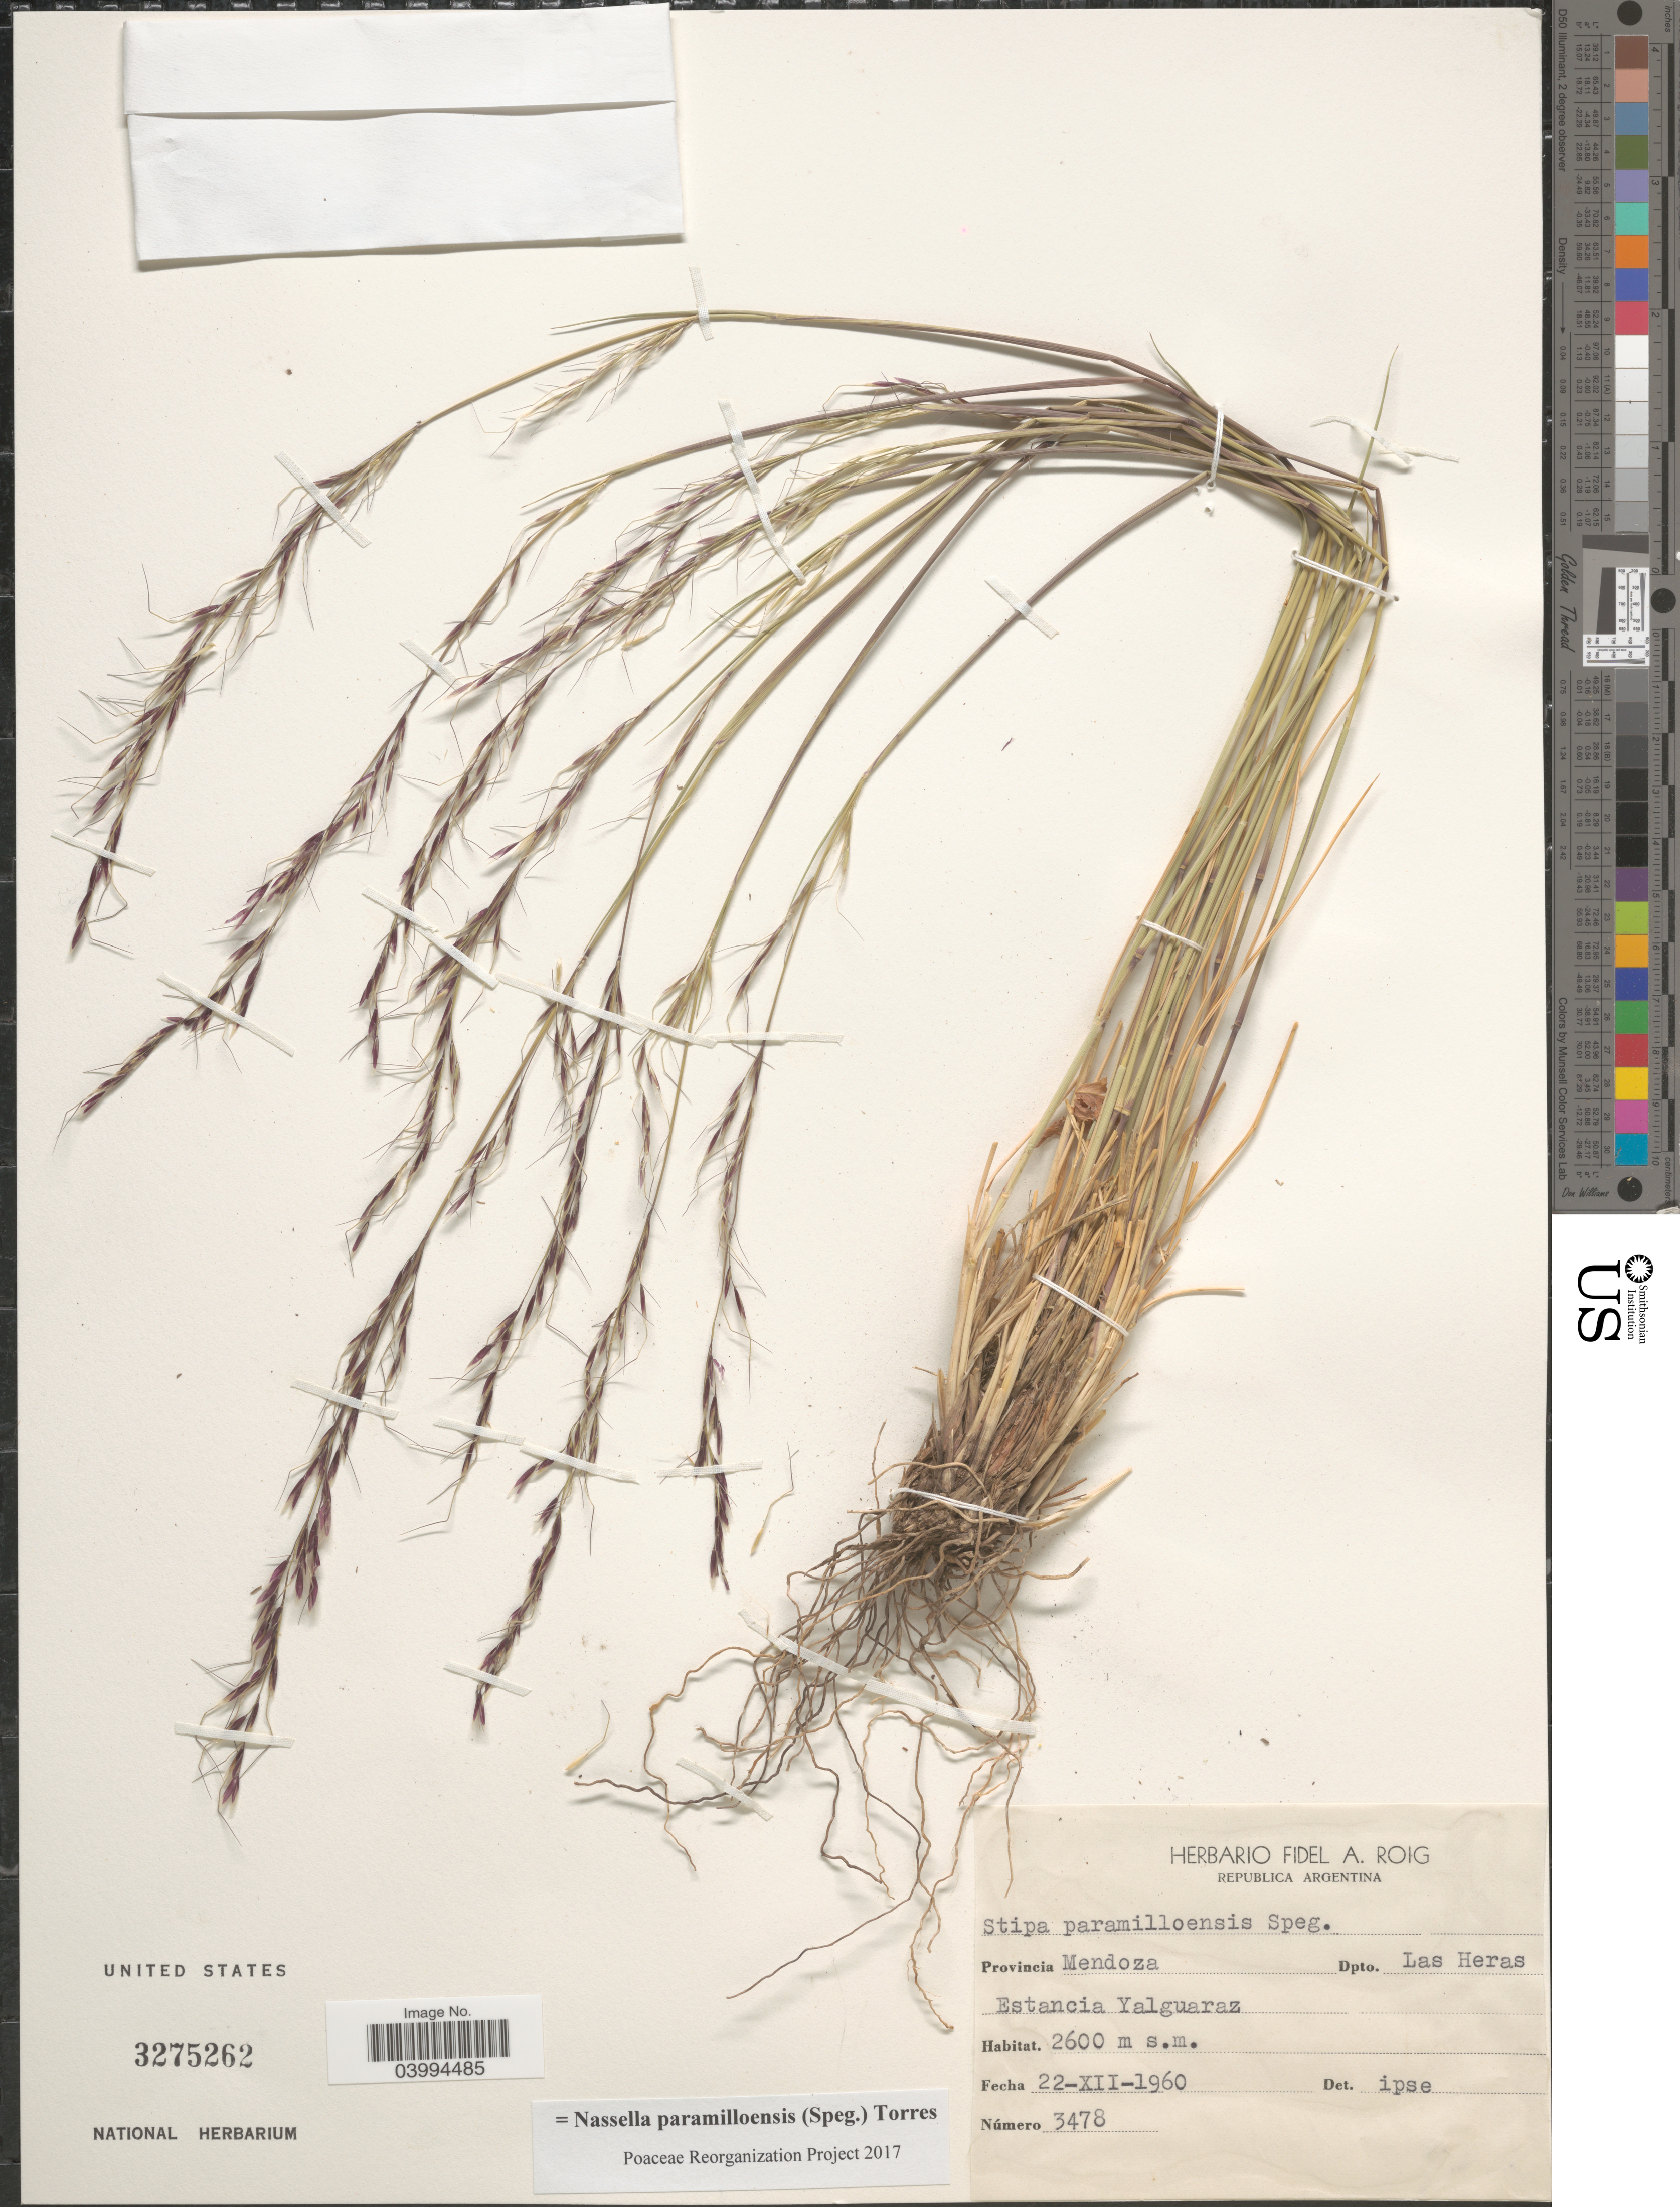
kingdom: Plantae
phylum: Tracheophyta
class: Liliopsida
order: Poales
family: Poaceae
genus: Nassella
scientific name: Nassella paramilloensis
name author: (Speg.) Torres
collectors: Ex Herb. Fidel A. Roig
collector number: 3478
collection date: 1960-12-22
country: Argentina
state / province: Mendoza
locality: Dpto. Las Heras. Estancia Yalguaraz.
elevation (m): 2600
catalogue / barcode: US 3275262